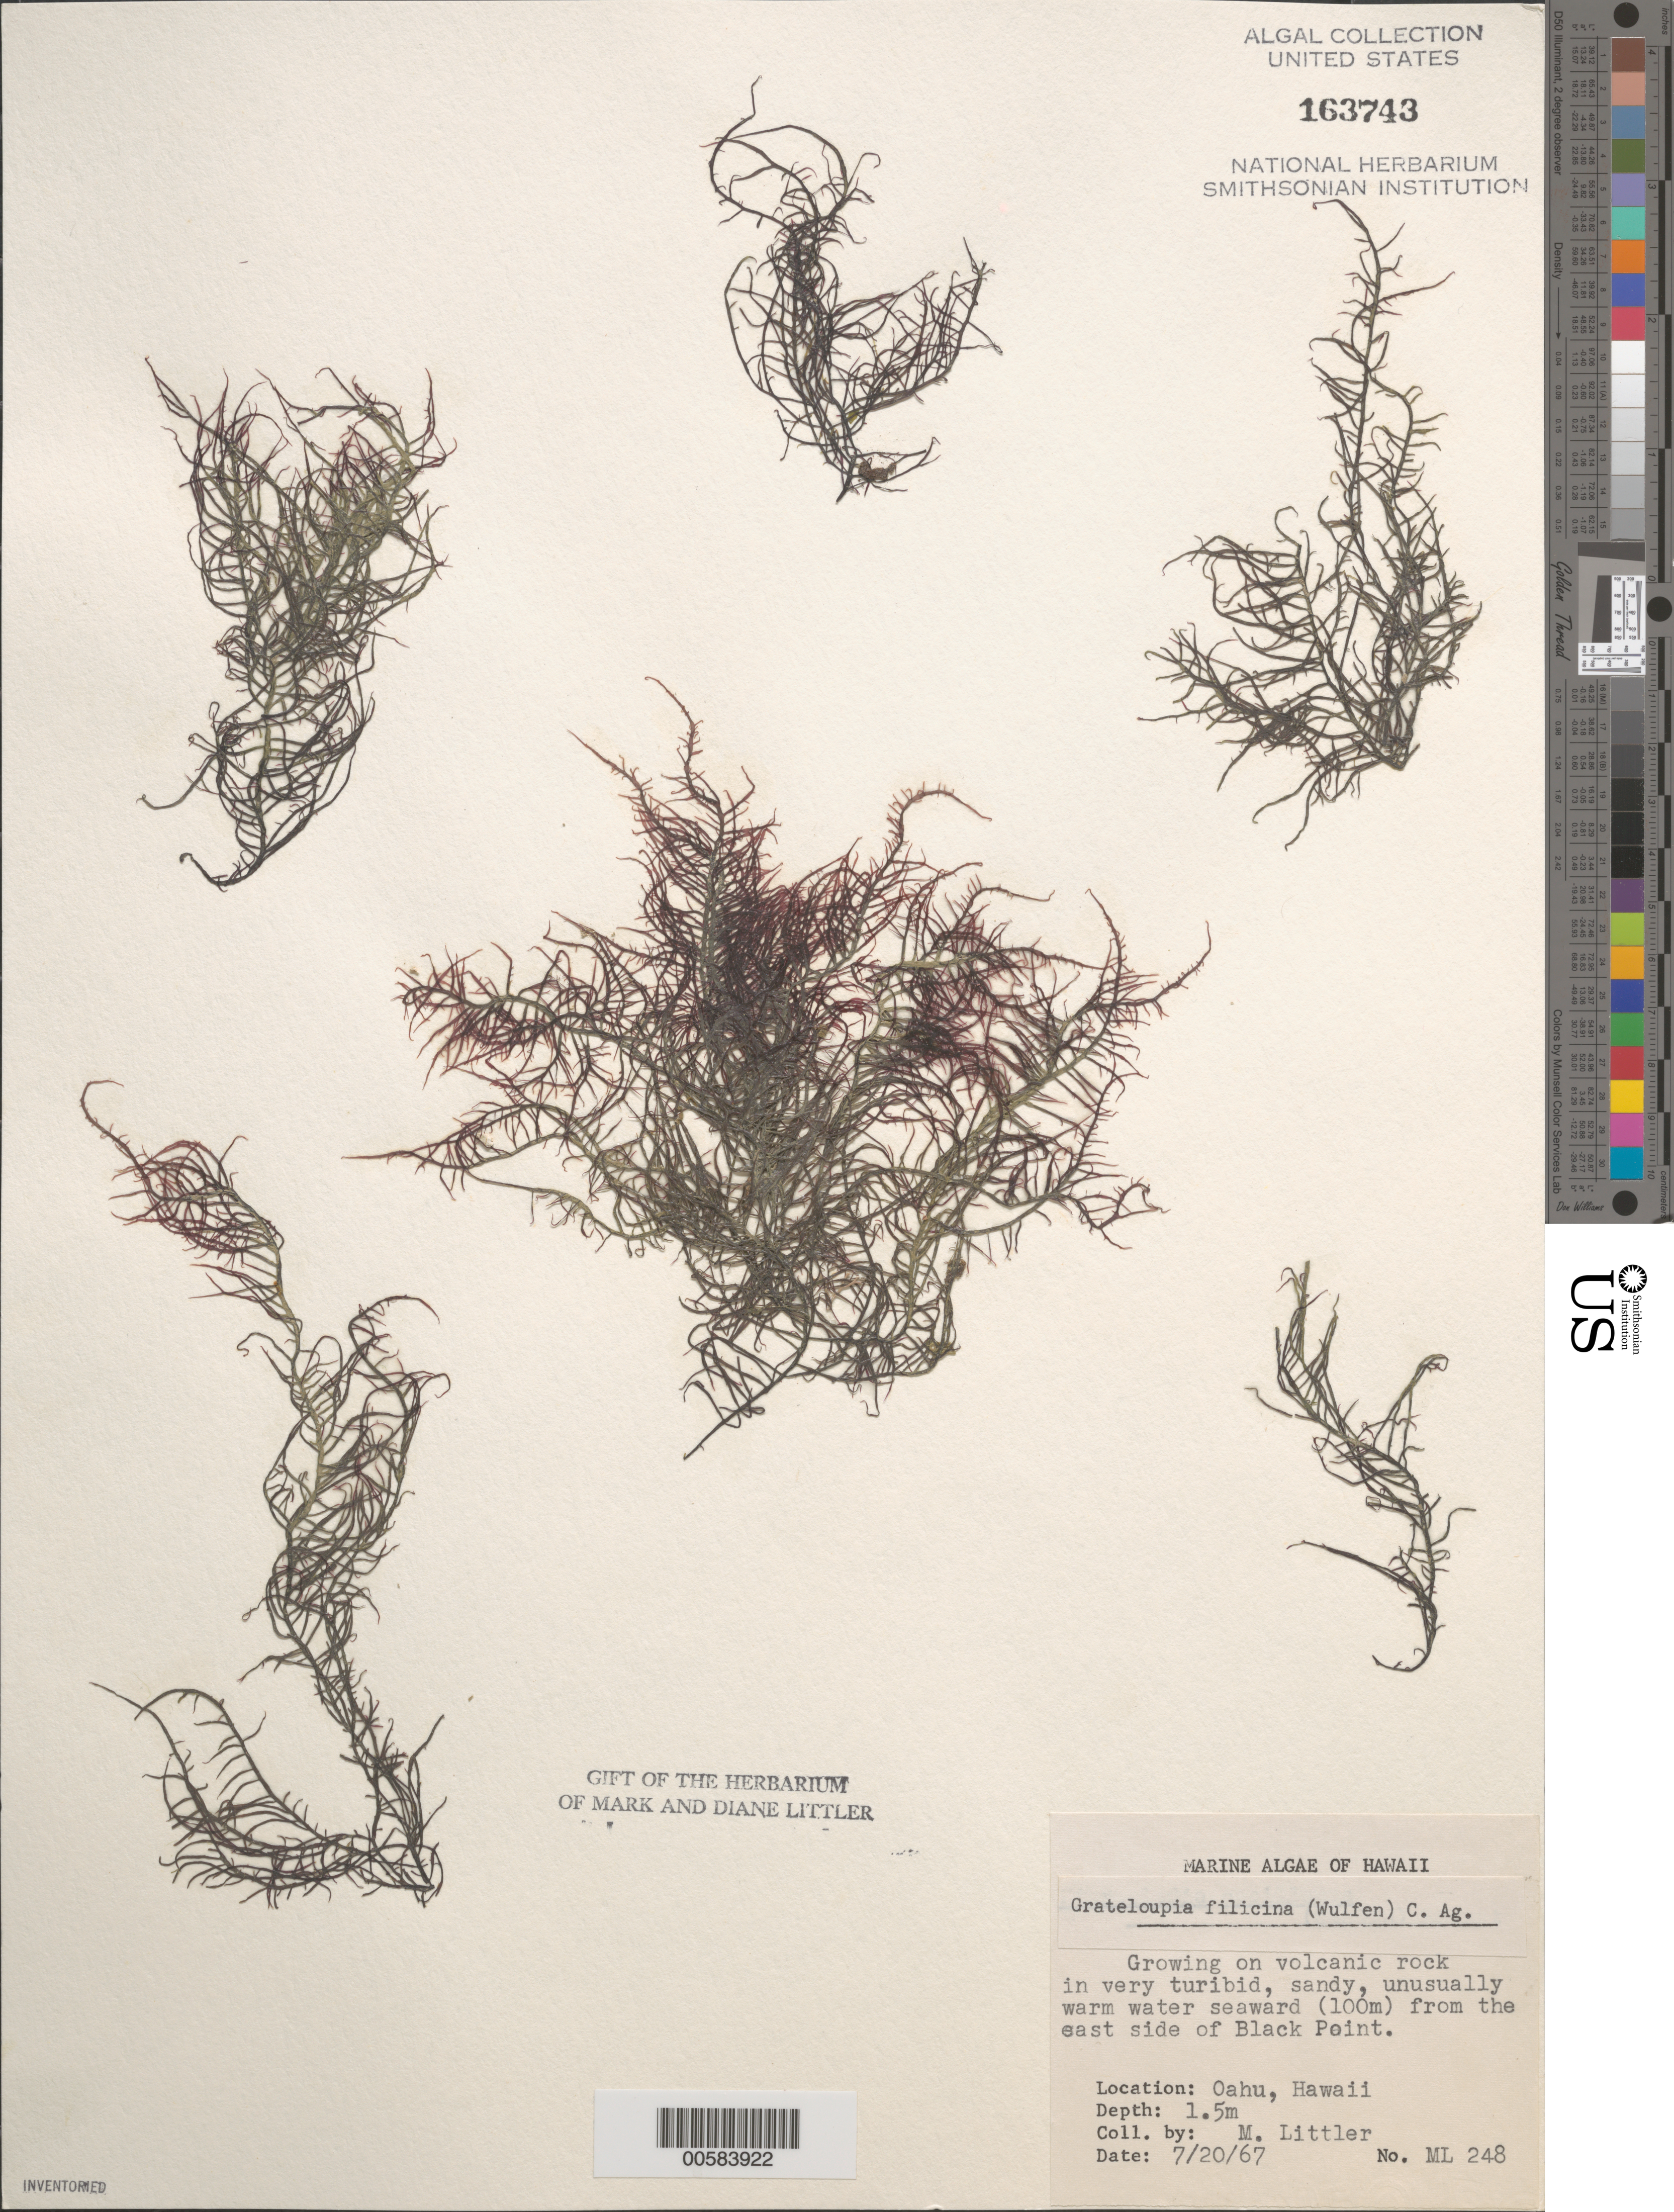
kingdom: Plantae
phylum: Rhodophyta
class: Florideophyceae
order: Halymeniales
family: Halymeniaceae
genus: Grateloupia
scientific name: Grateloupia filicina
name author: (J.V.Lamouroux) C. Agardh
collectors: M. M. Littler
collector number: ML 248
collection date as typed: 20 Jul 1967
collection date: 1967-07-20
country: United States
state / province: Hawaii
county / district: Honolulu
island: Oahu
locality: Off Black Point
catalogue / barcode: US 163743